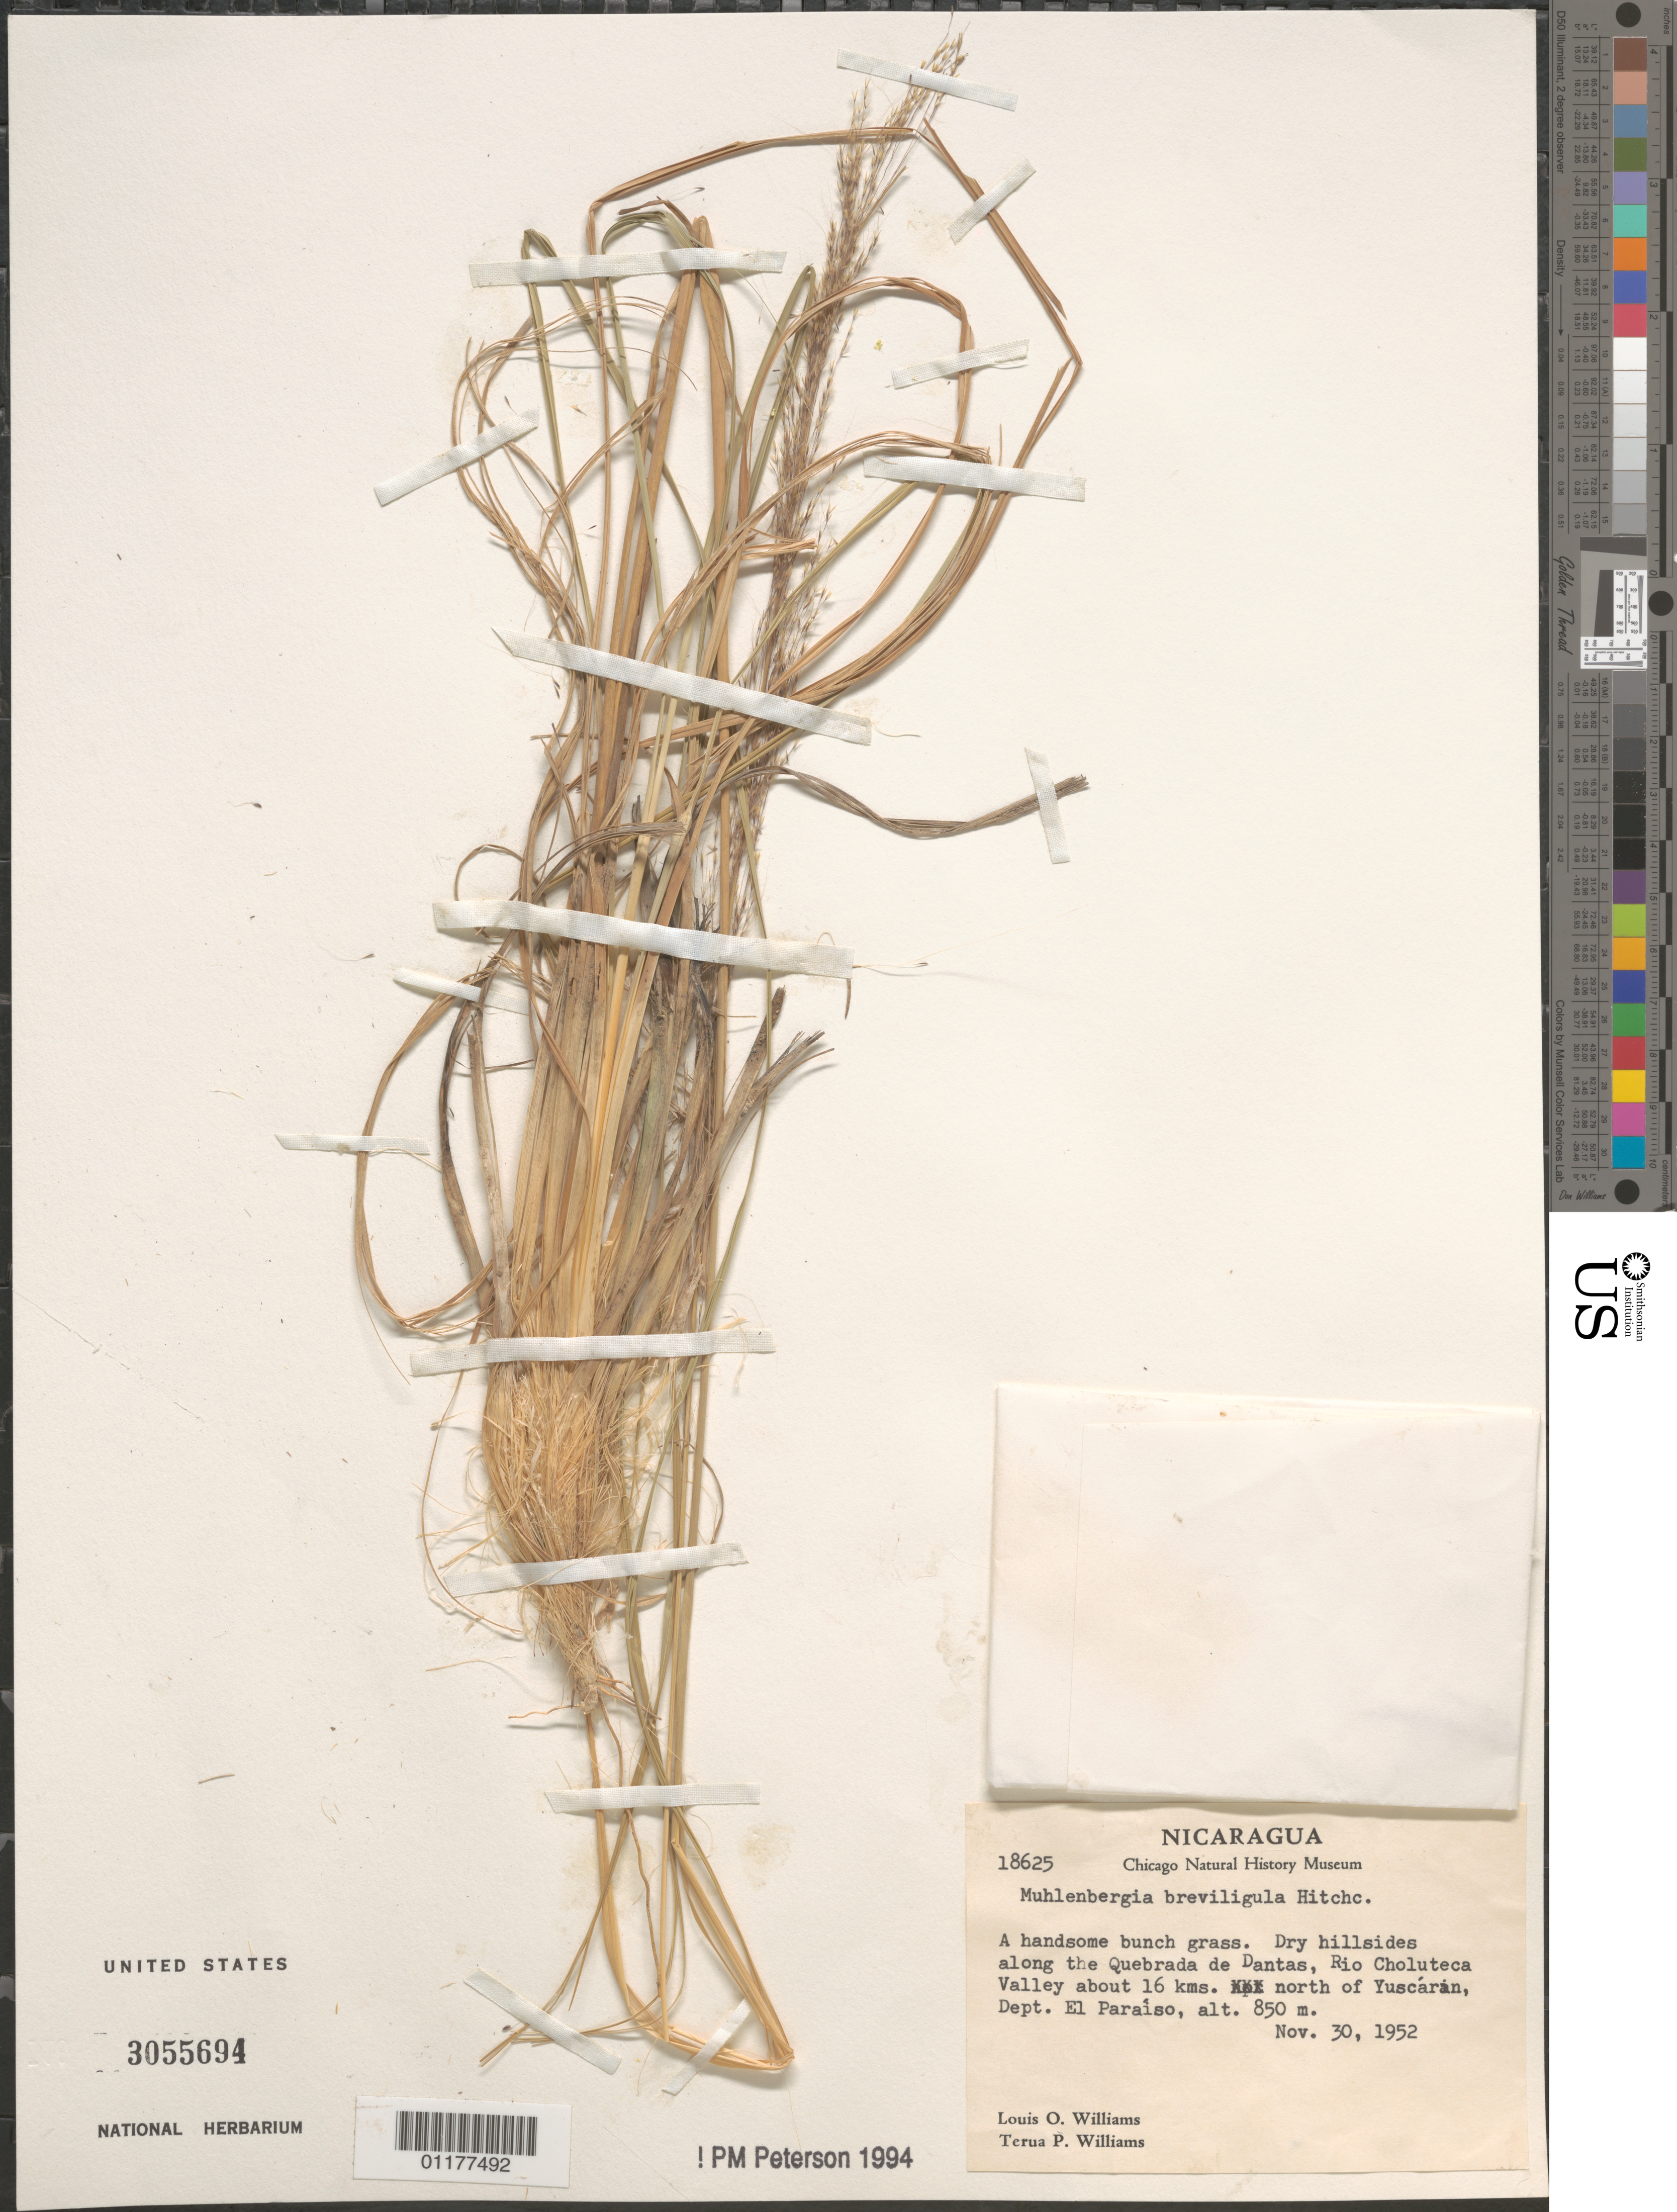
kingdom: Plantae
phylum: Tracheophyta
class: Liliopsida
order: Poales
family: Poaceae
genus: Muhlenbergia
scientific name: Muhlenbergia breviligula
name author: Hitchc.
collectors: L. O. Williams & T. P. Williams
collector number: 18625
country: Nicaragua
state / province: Boaco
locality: El Paraiso. Along the Quebrada de Dantas, Rio Choluteca Valley, N of Yuscaran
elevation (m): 850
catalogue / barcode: US 3055694